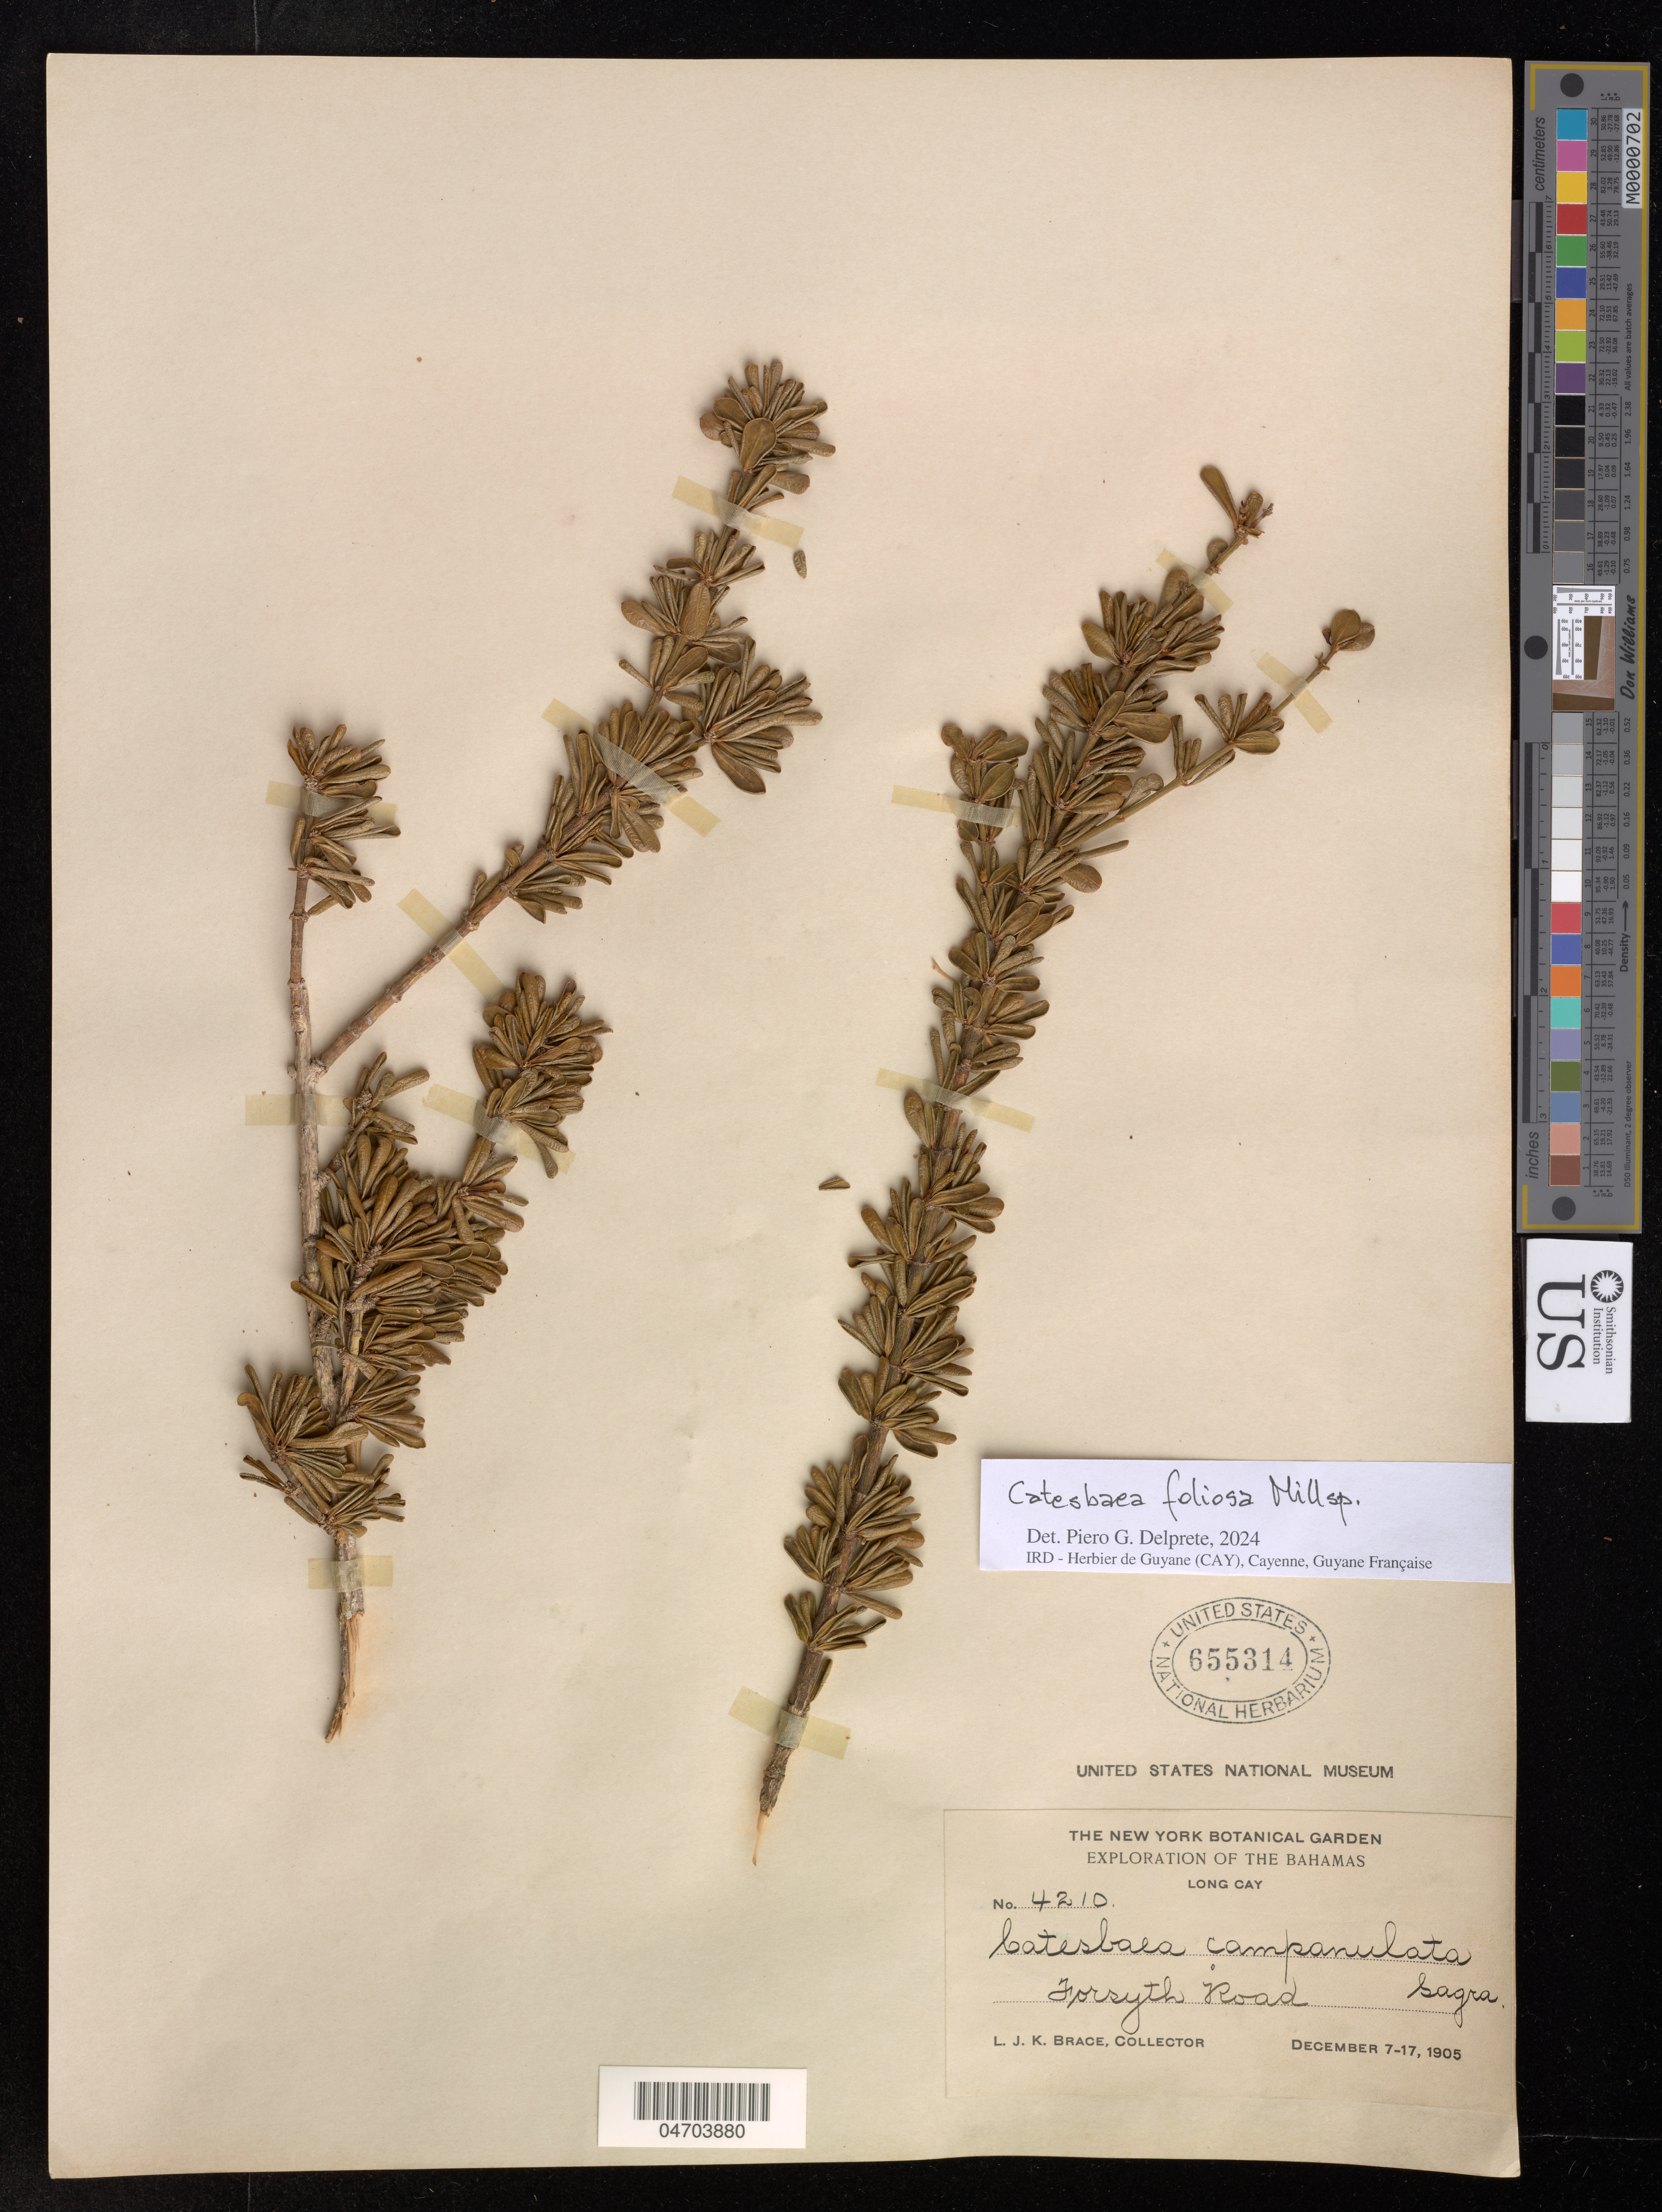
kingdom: Plantae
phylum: Tracheophyta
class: Magnoliopsida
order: Gentianales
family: Rubiaceae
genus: Catesbaea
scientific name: Catesbaea foliosa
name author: Millsp.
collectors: L. J. K. Brace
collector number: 4210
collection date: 1905-12-07/1905-12-17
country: Bahamas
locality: Long Cay. Forsyth Road.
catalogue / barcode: US 655314